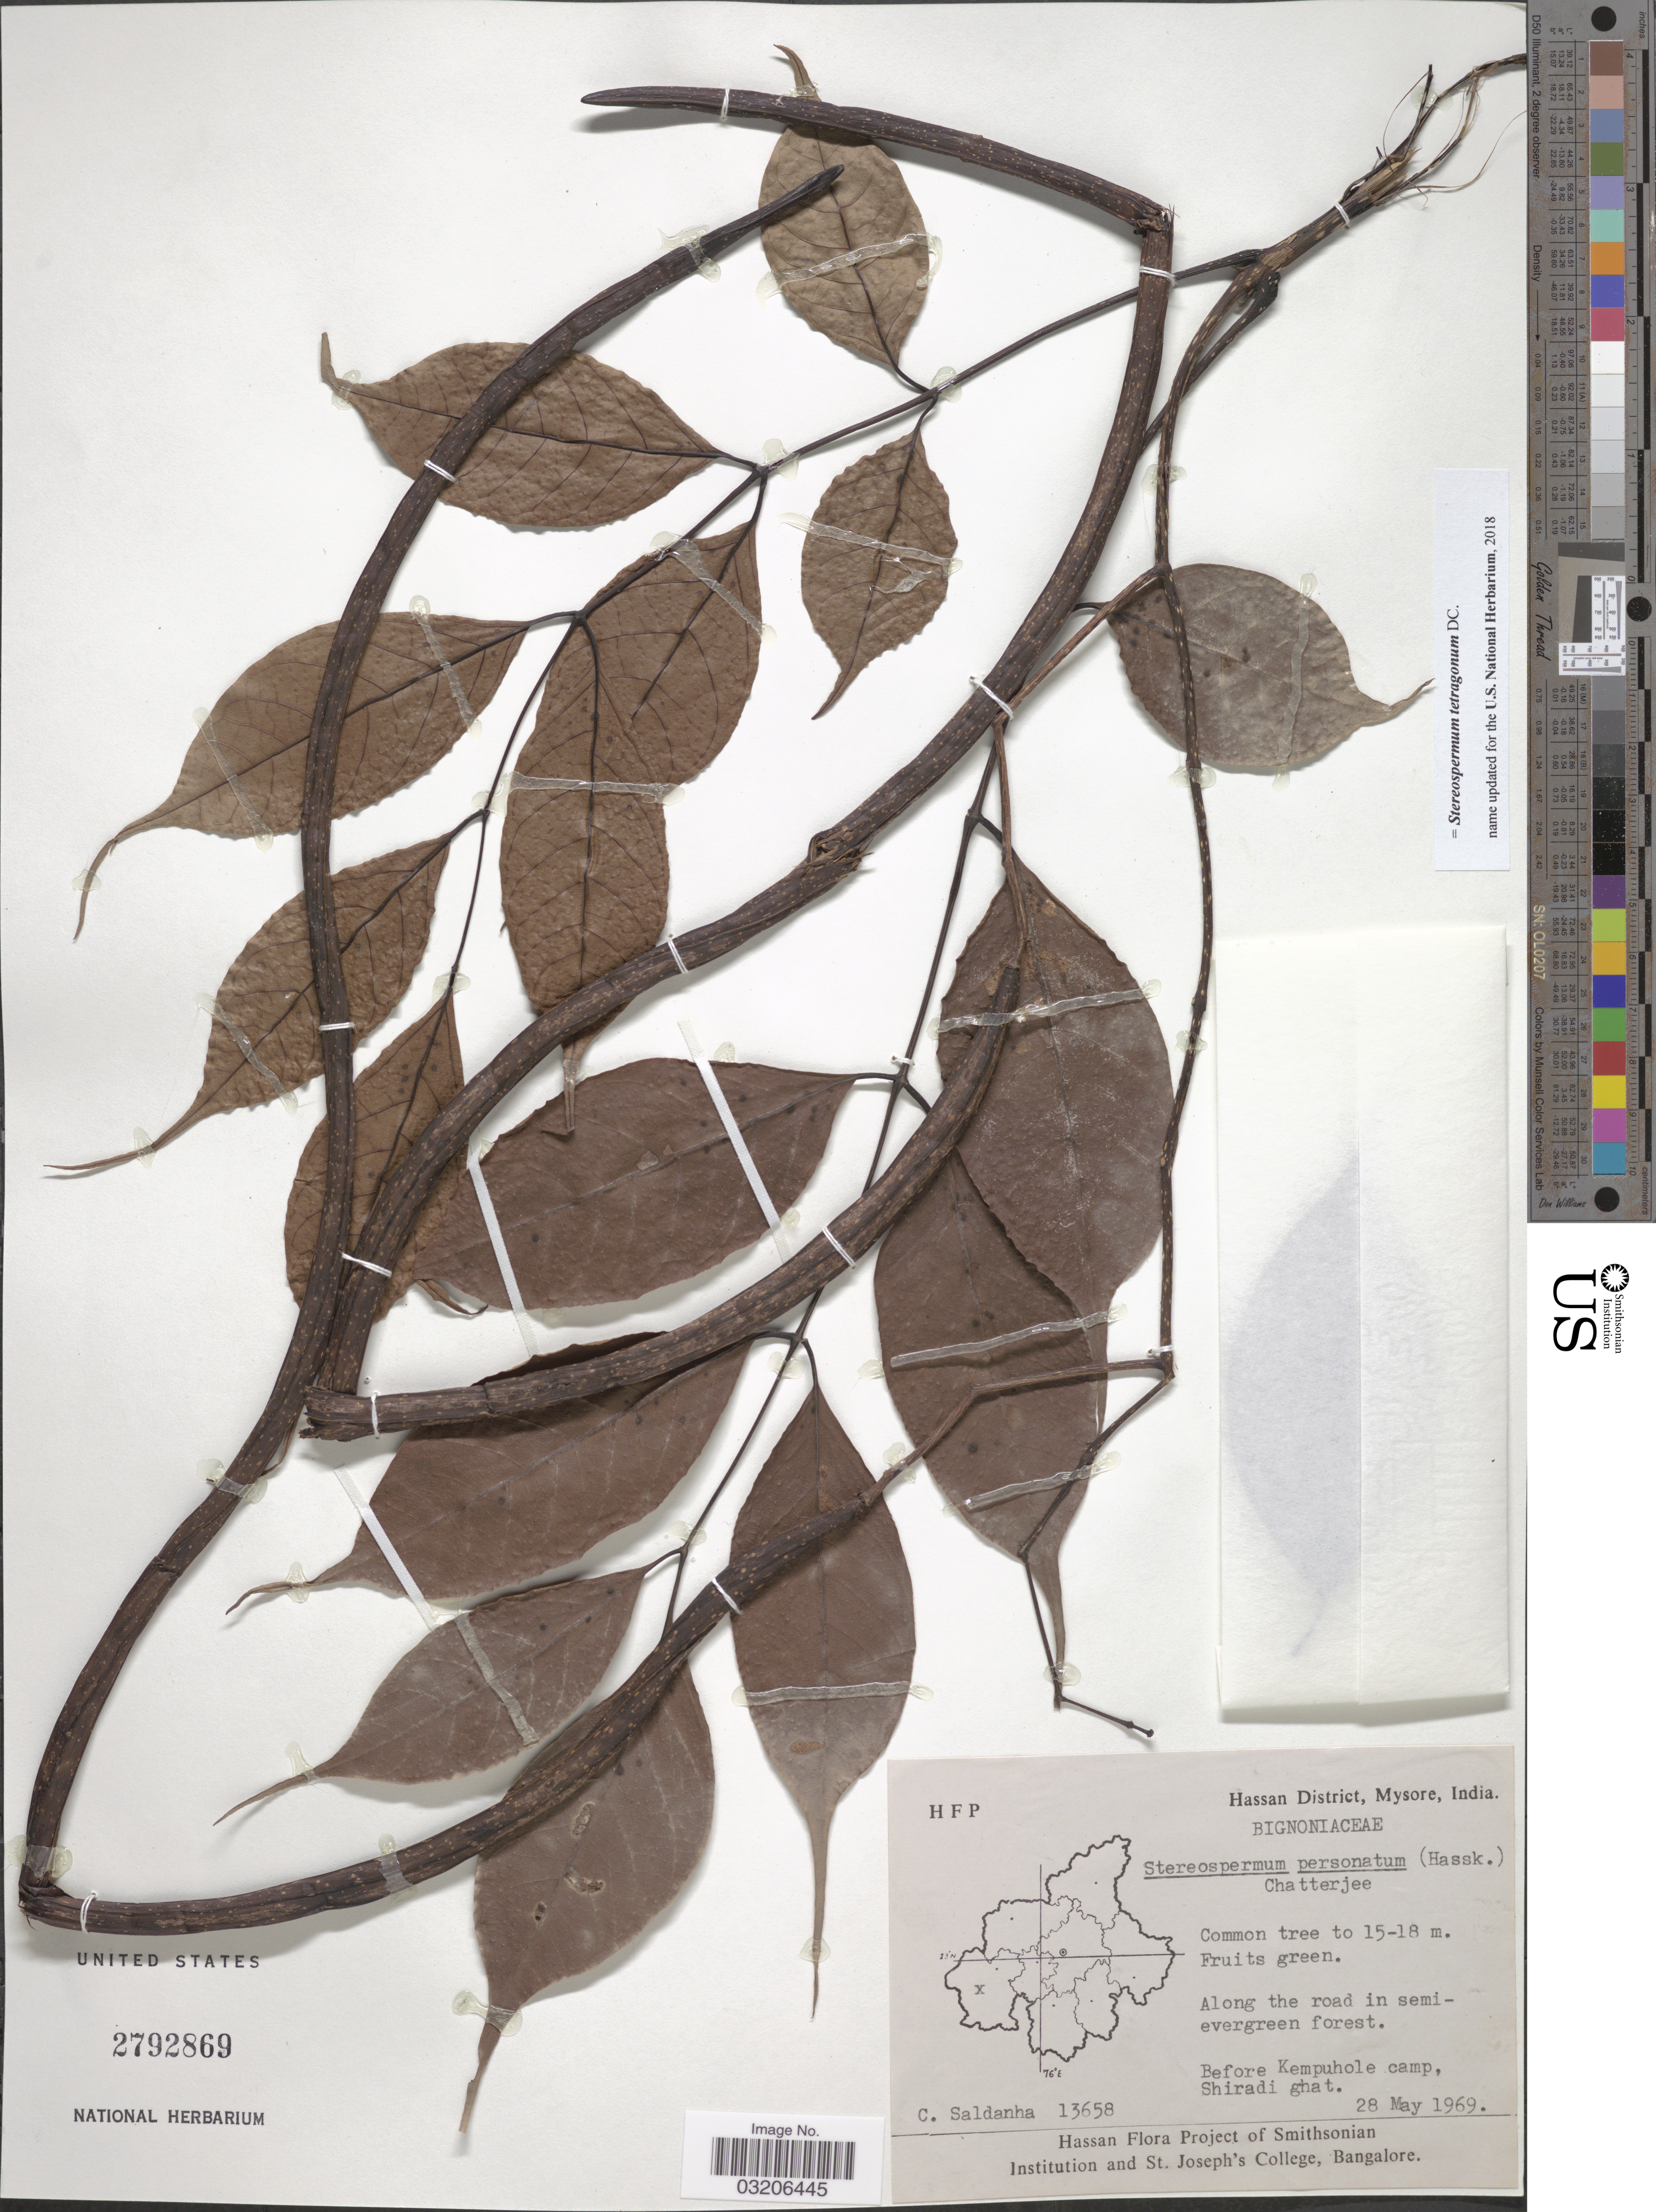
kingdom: Plantae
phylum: Tracheophyta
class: Magnoliopsida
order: Lamiales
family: Bignoniaceae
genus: Stereospermum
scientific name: Stereospermum tetragonum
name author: DC.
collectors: C. Saldanha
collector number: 13658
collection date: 1969-05-28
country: India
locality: Hassan District, Mysore. Before Kempuhole Camp, Shiradi ghat.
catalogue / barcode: US 2792869